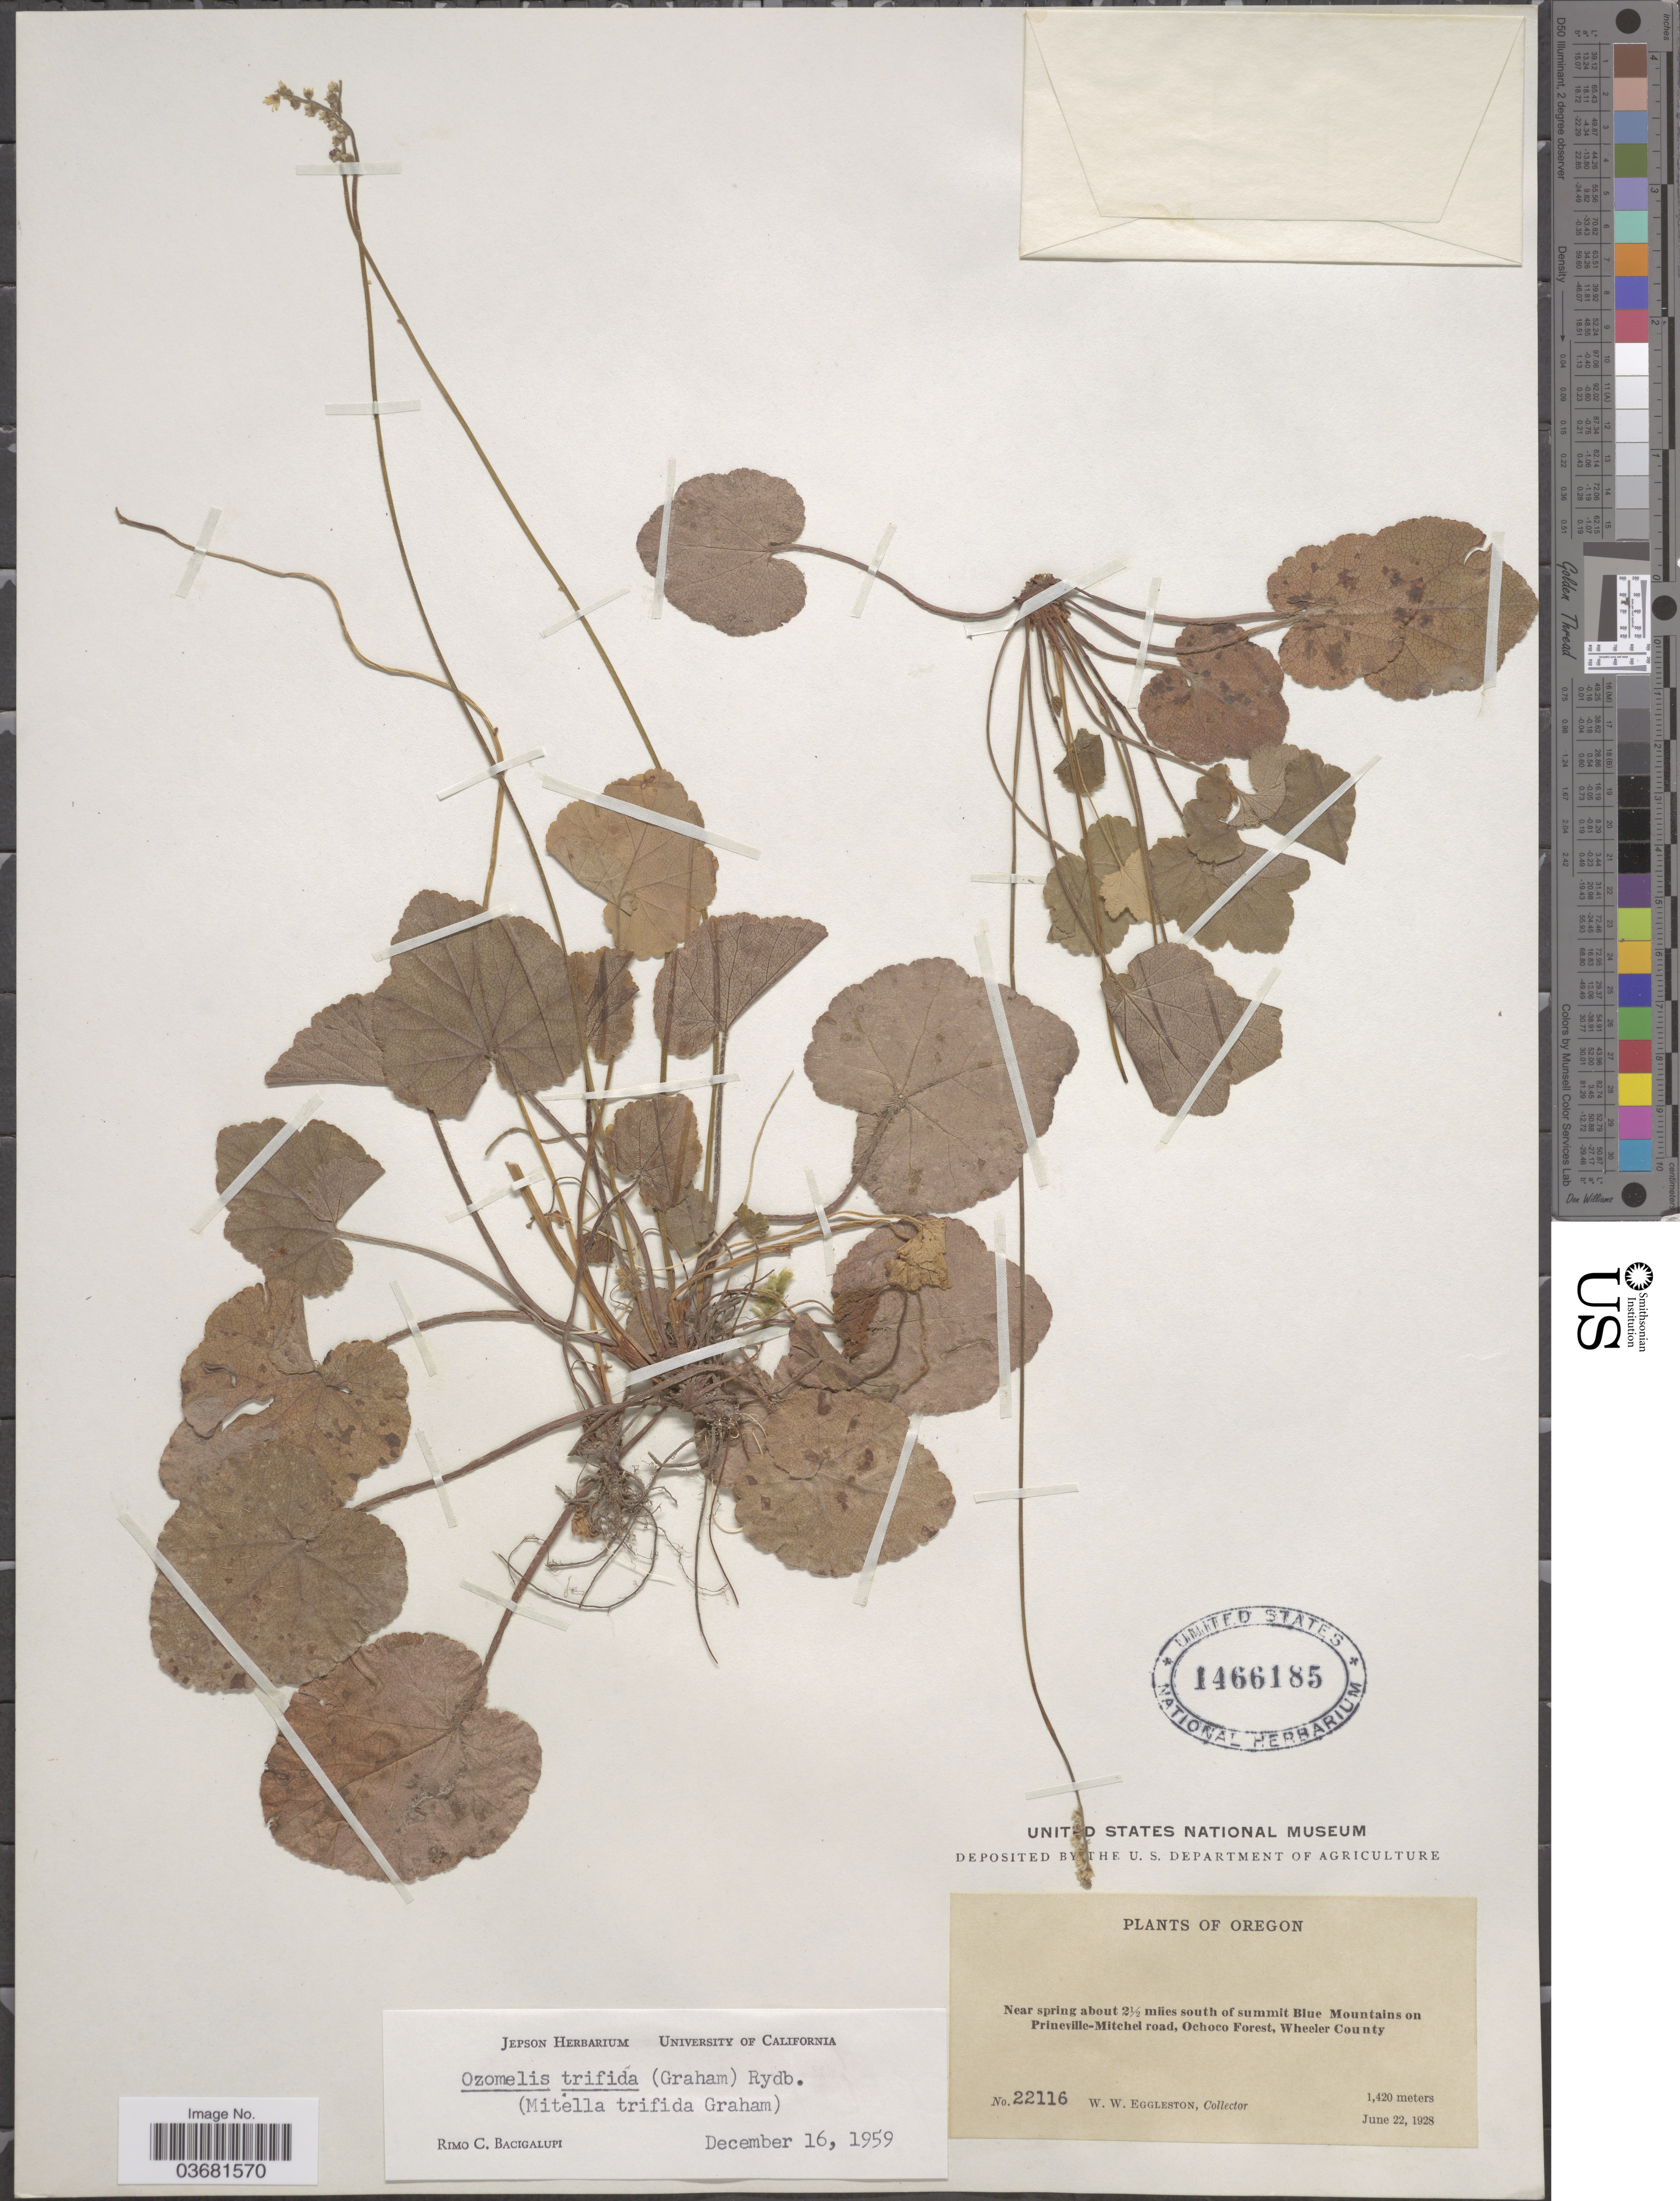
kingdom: Plantae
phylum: Tracheophyta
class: Magnoliopsida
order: Saxifragales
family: Saxifragaceae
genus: Mitella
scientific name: Mitella trifida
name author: Graham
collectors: W. W. Eggleston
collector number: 22116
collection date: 1928-06-22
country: United States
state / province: Oregon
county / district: Wheeler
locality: Near spring about 2½ miles south of summit Blue Mountains on Prineville-Mitchel road, Ochoco Forest, Wheeler County.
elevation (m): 1420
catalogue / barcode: US 1466185